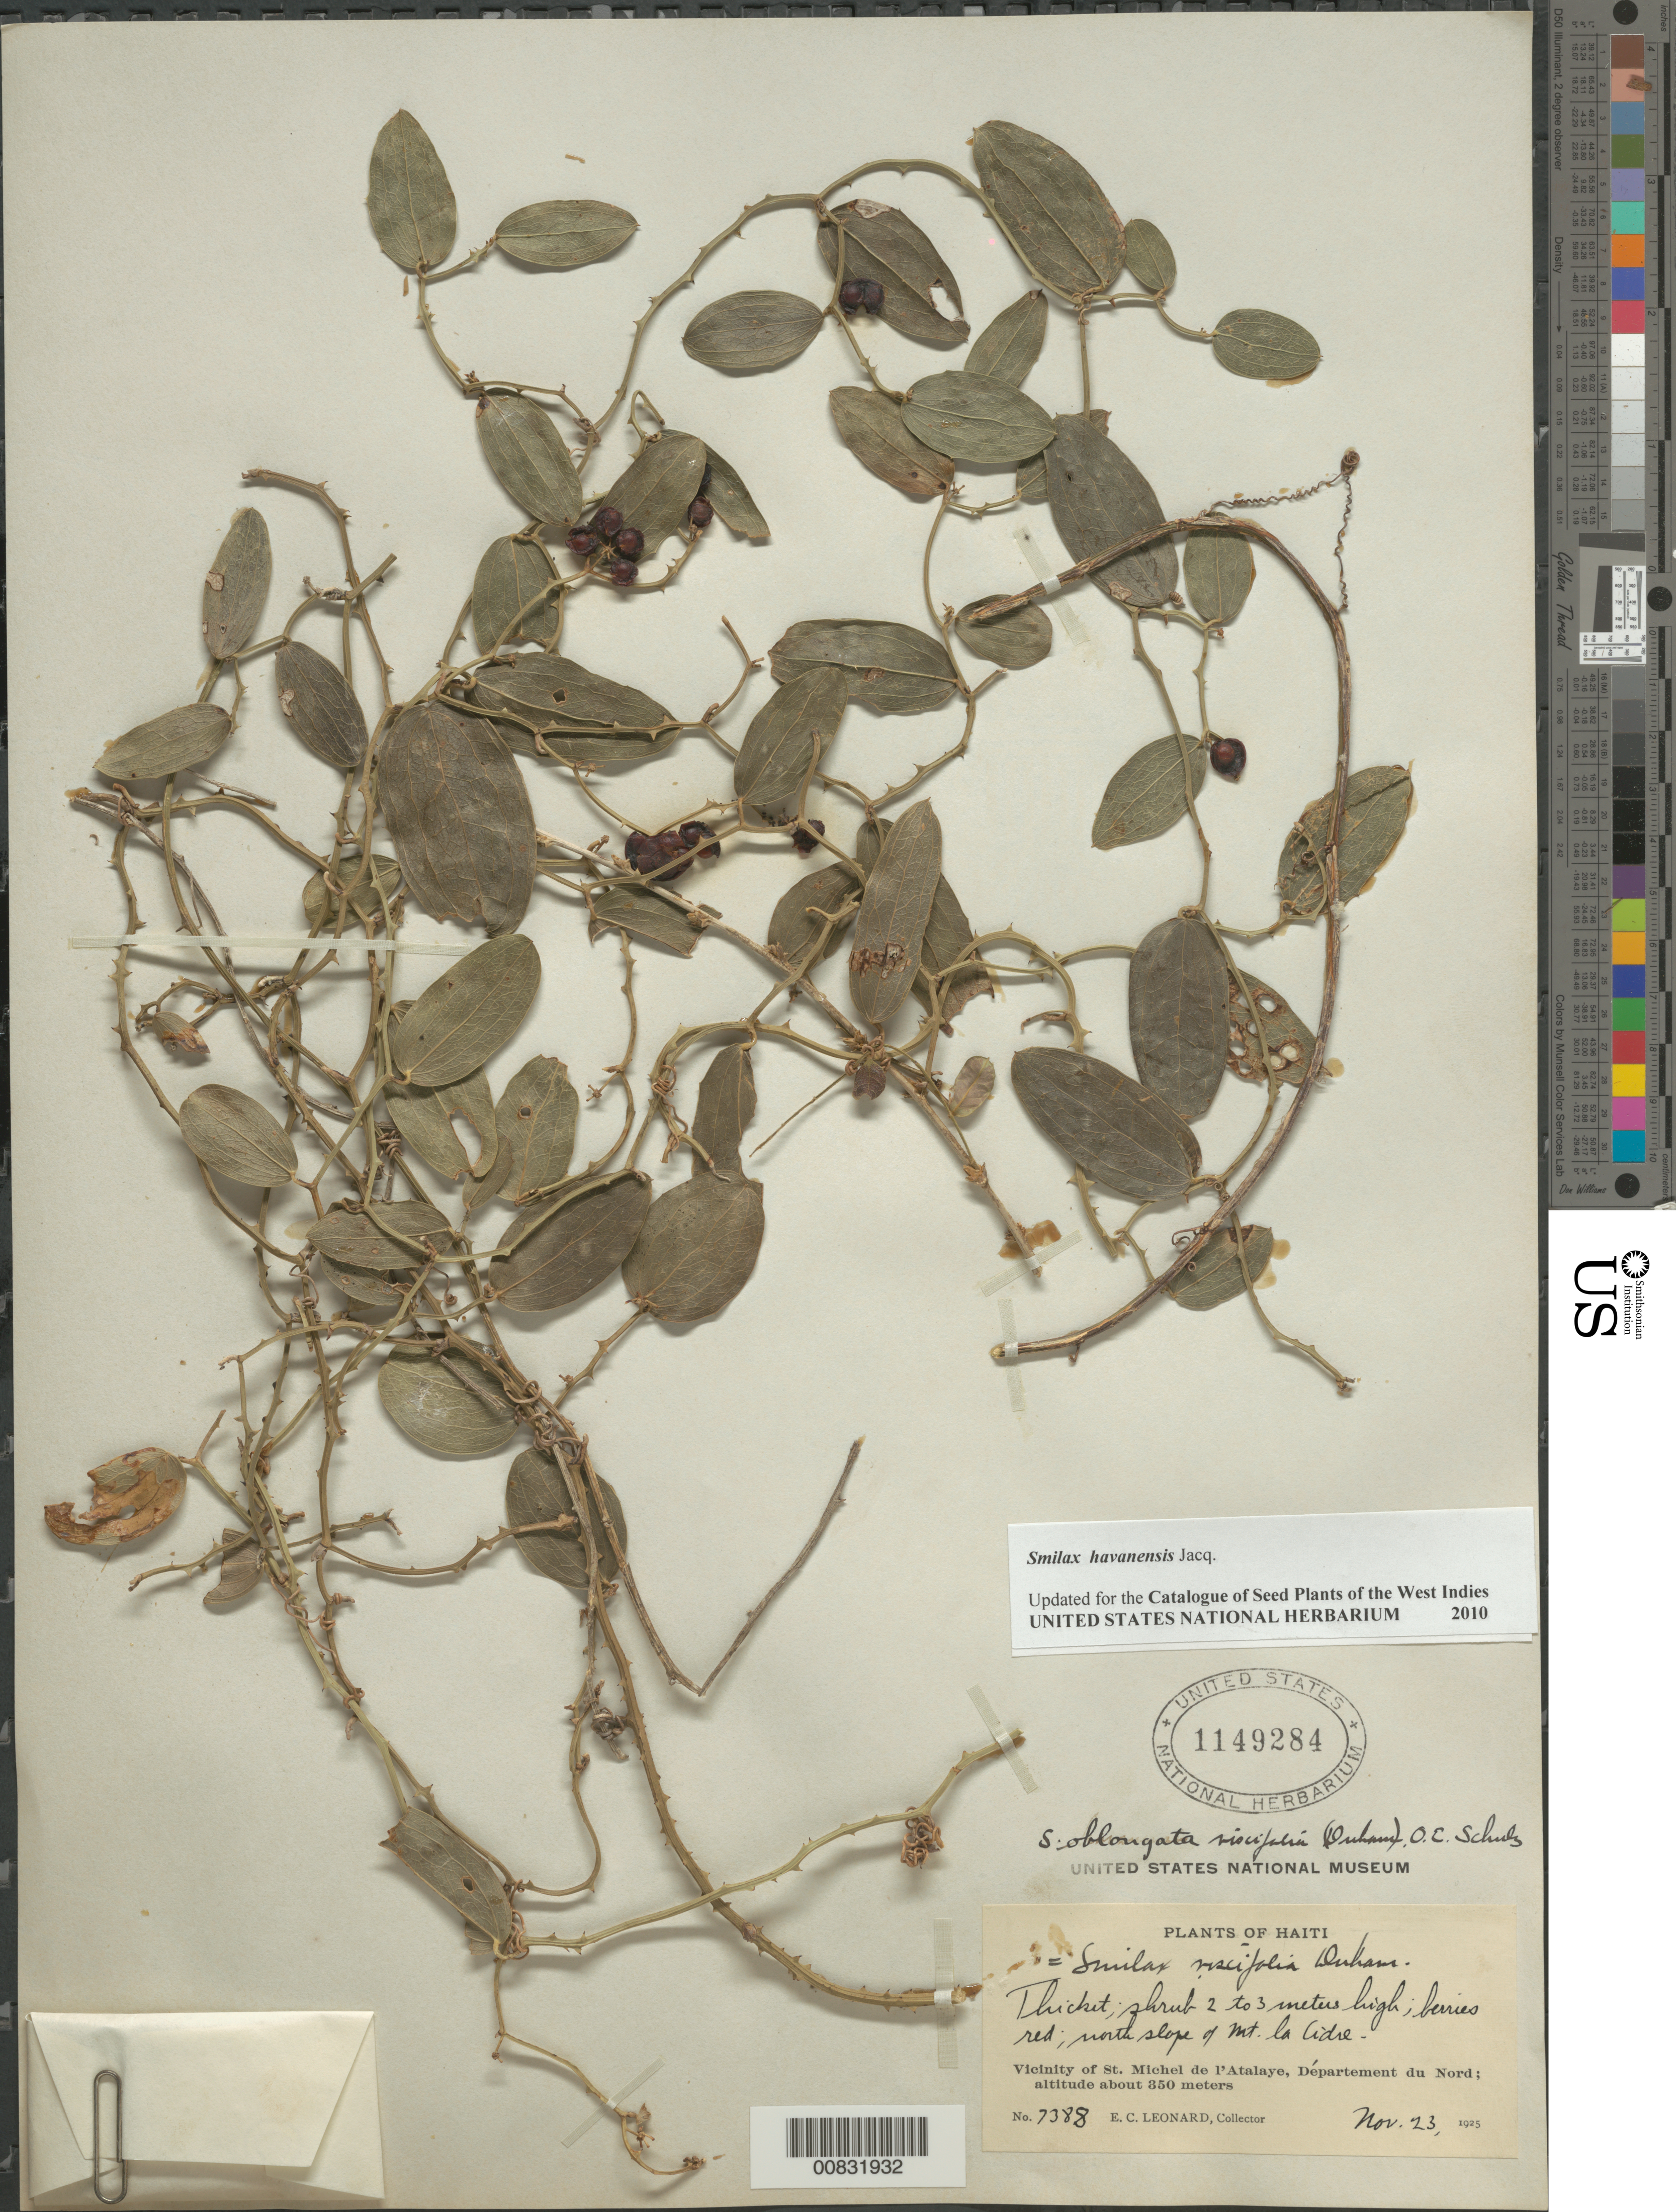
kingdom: Plantae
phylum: Tracheophyta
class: Liliopsida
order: Liliales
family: Smilacaceae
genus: Smilax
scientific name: Smilax havanensis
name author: Jacq.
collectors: E. C. Leonard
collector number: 7388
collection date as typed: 23 Nov 1925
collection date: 1925-11-23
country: Haiti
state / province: Nord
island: Hispaniola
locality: Vicinity of St. Michel de l'Atalaye. North slope of Mt. la Cidre.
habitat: Thicket.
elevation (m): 350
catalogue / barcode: US 1149284